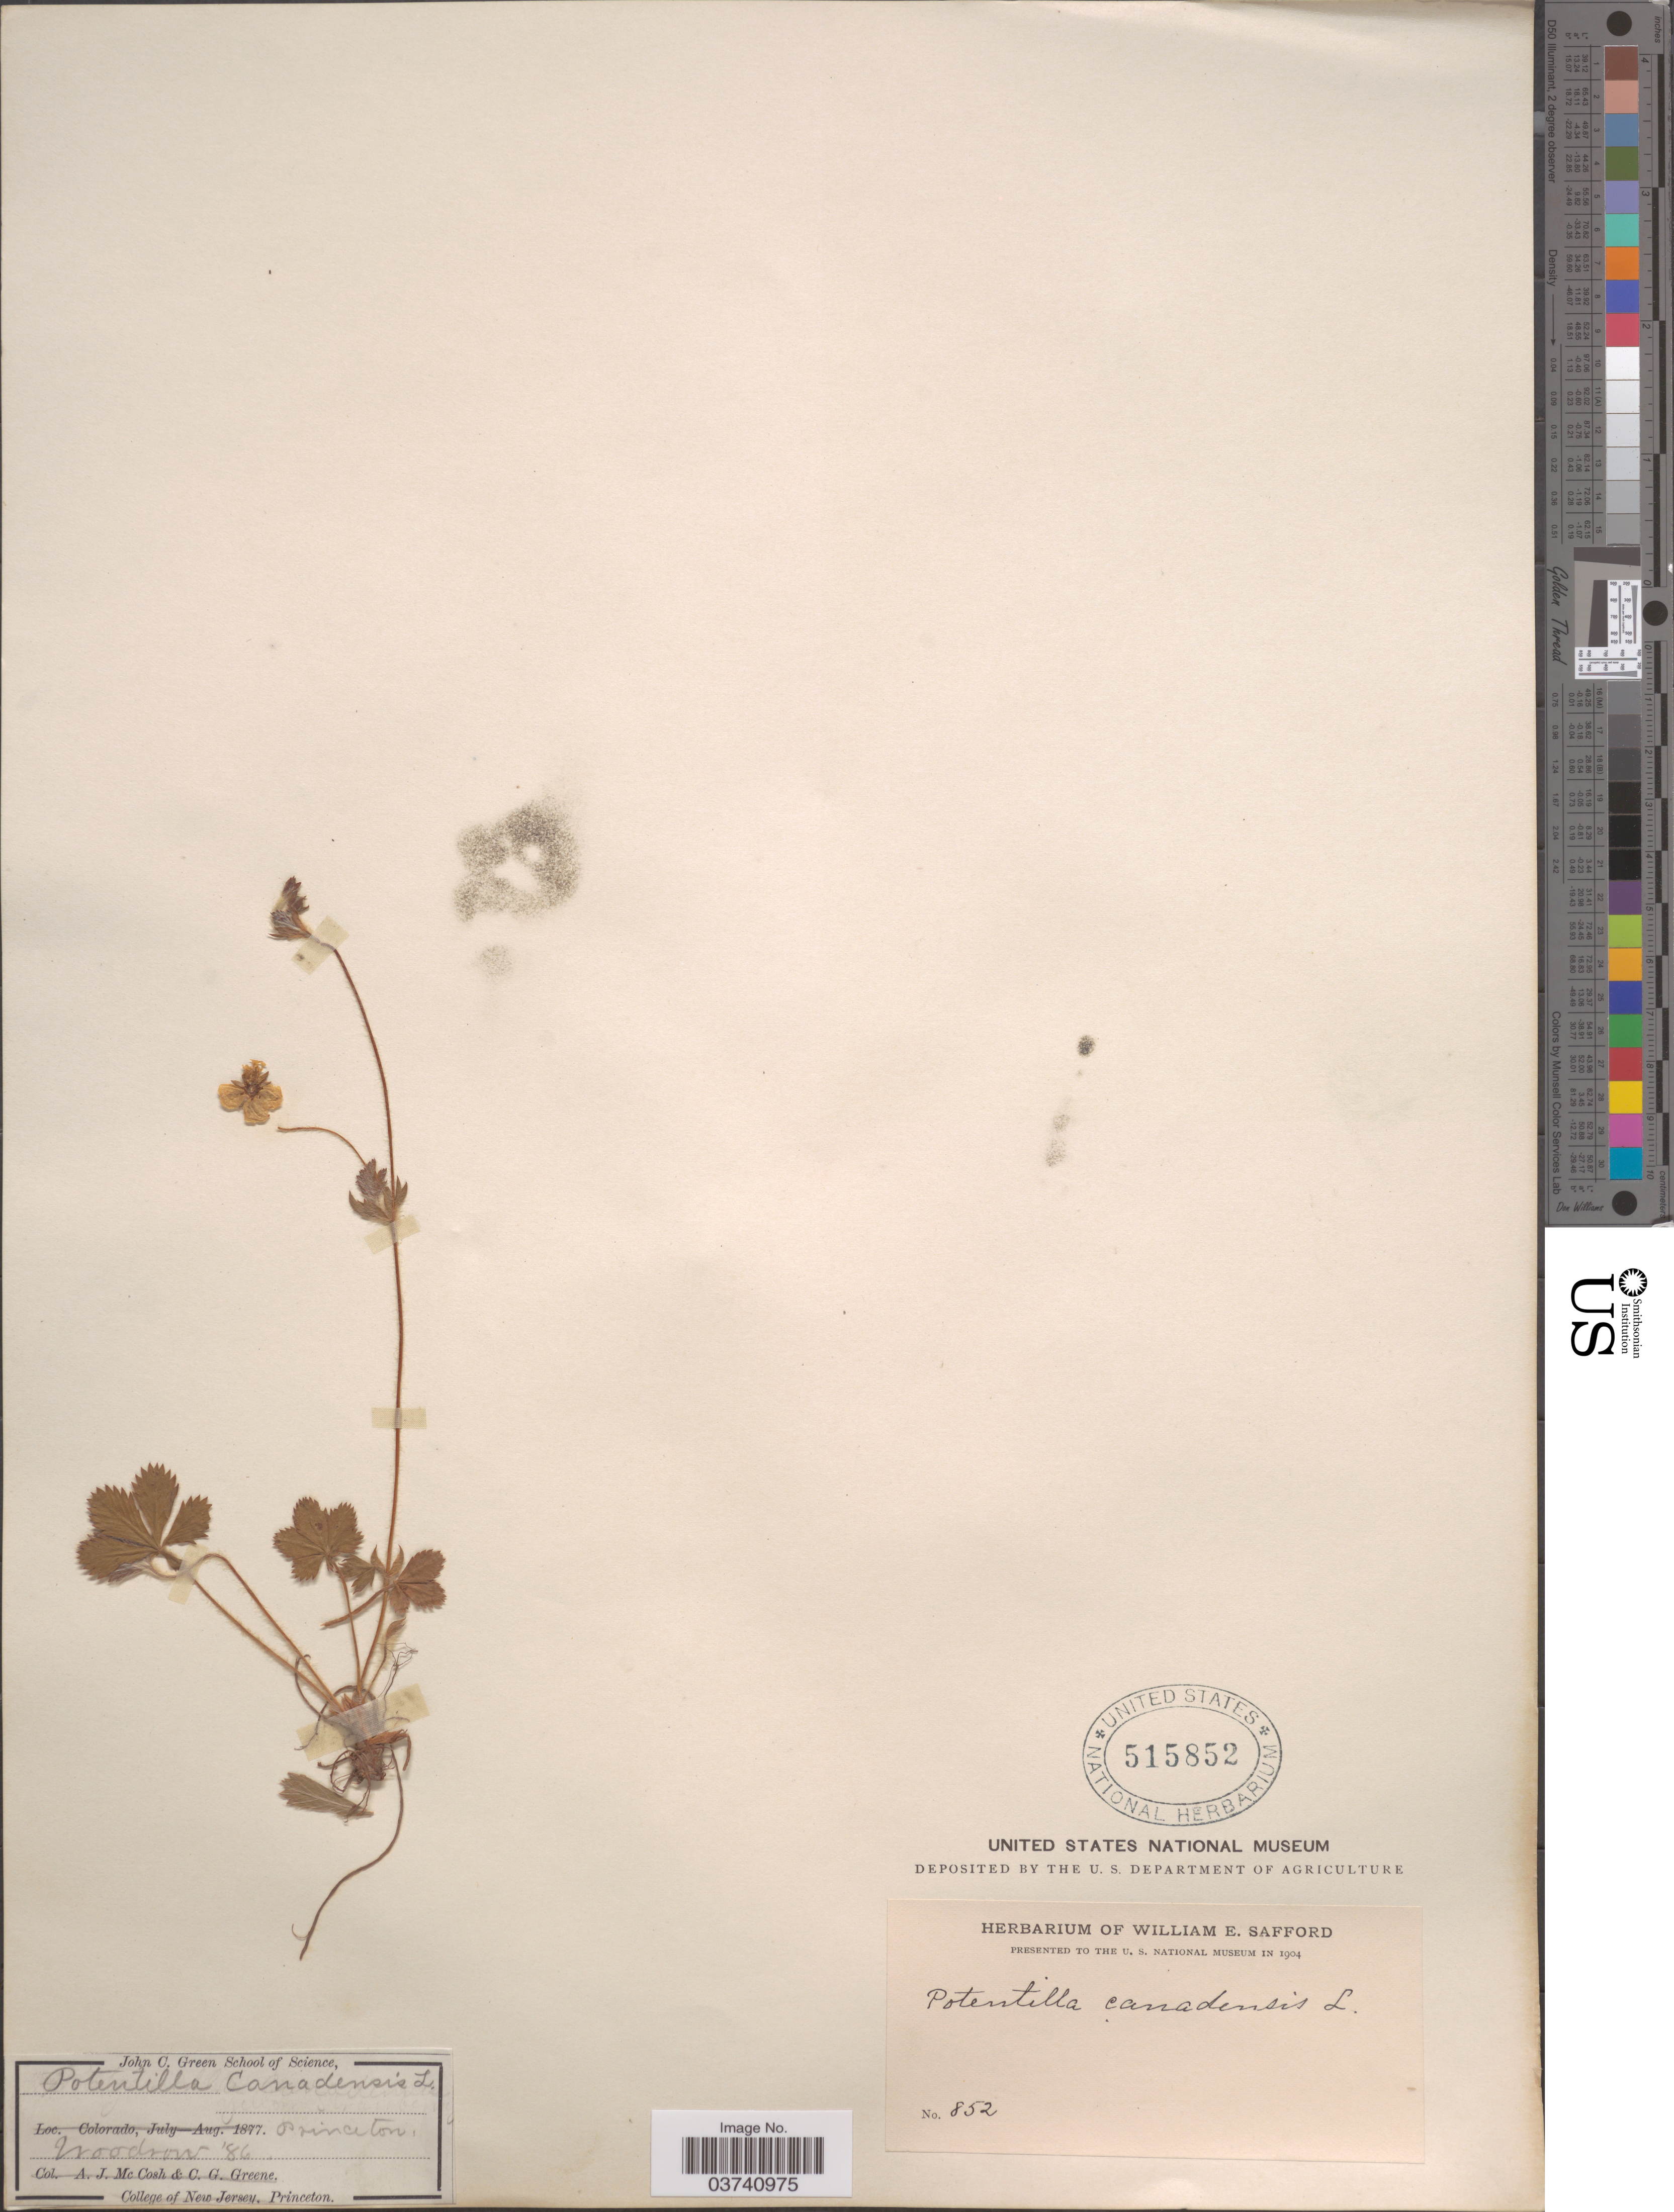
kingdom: Plantae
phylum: Tracheophyta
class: Magnoliopsida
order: Rosales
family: Rosaceae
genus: Potentilla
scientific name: Potentilla canadensis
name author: L.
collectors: ex herb. W. E. Safford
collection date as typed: Transcribed d/m/y: //86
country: United States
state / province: New Jersey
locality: Princeton.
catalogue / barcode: US 515852